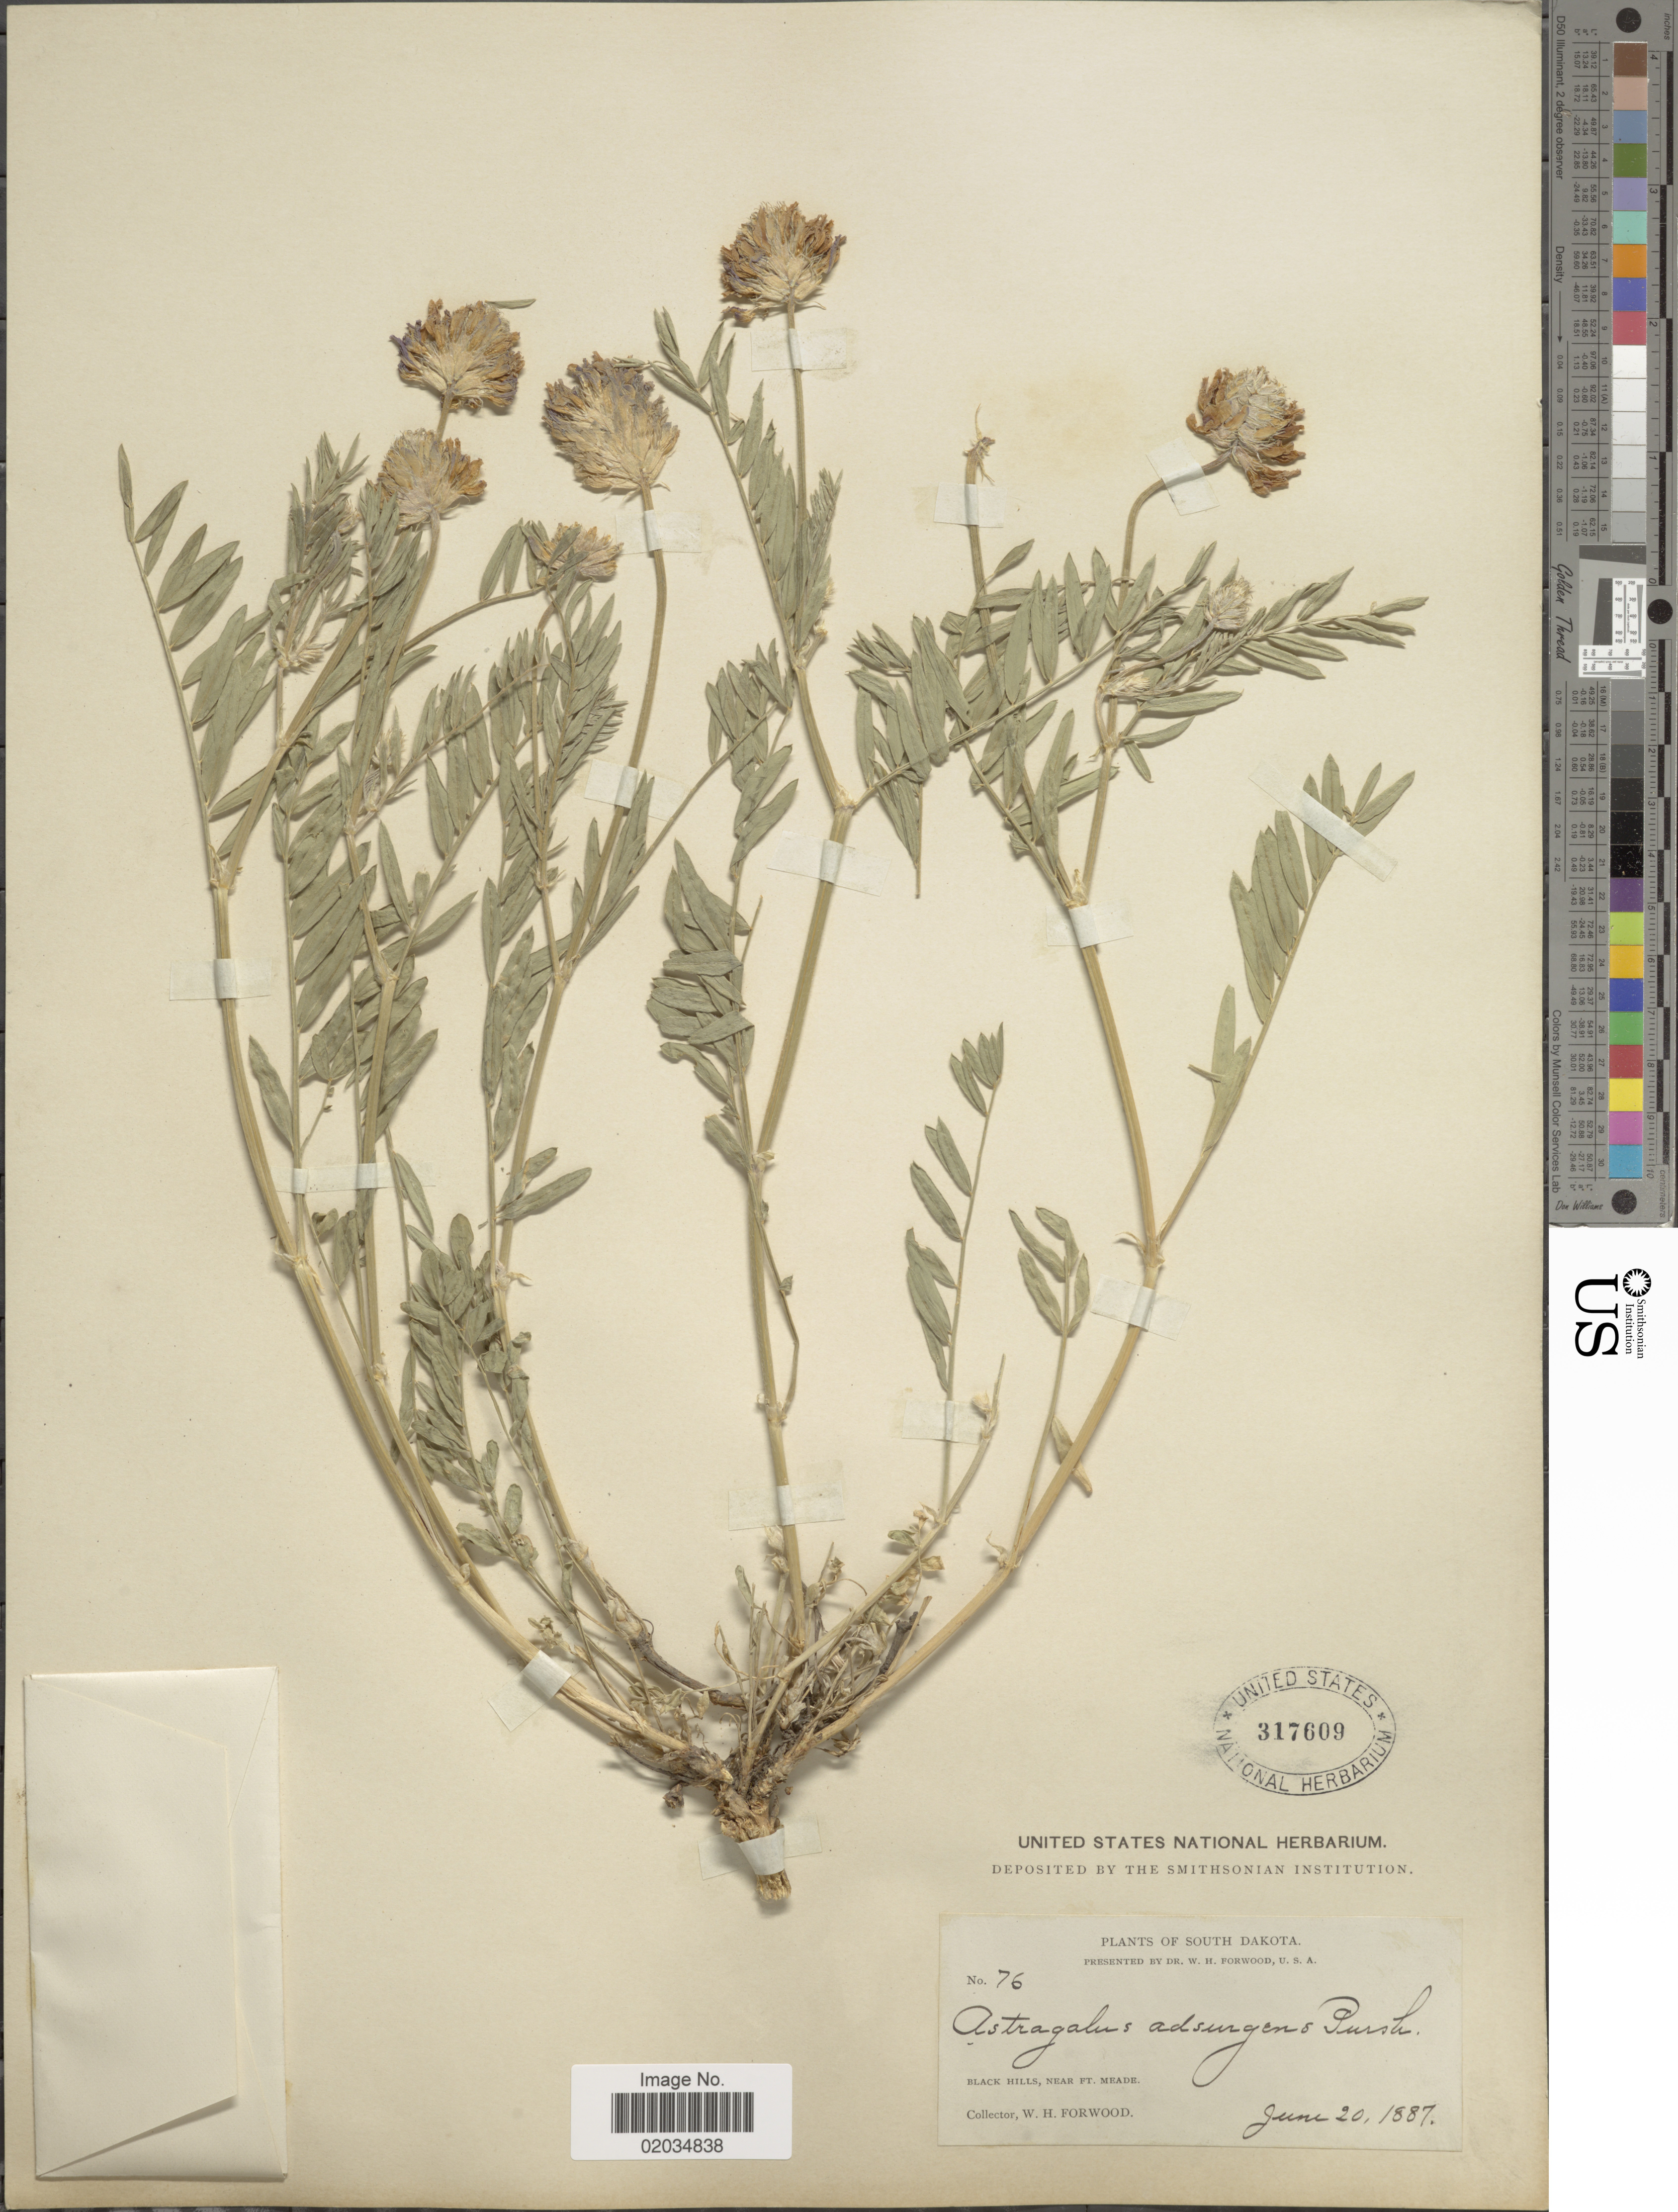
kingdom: Plantae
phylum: Tracheophyta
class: Magnoliopsida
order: Fabales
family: Fabaceae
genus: Astragalus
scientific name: Astragalus striatus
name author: Nutt.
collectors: W. Forwood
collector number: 76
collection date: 1887-06-20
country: United States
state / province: South Dakota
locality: Black Hills, near Ft. Meade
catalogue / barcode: US 317609